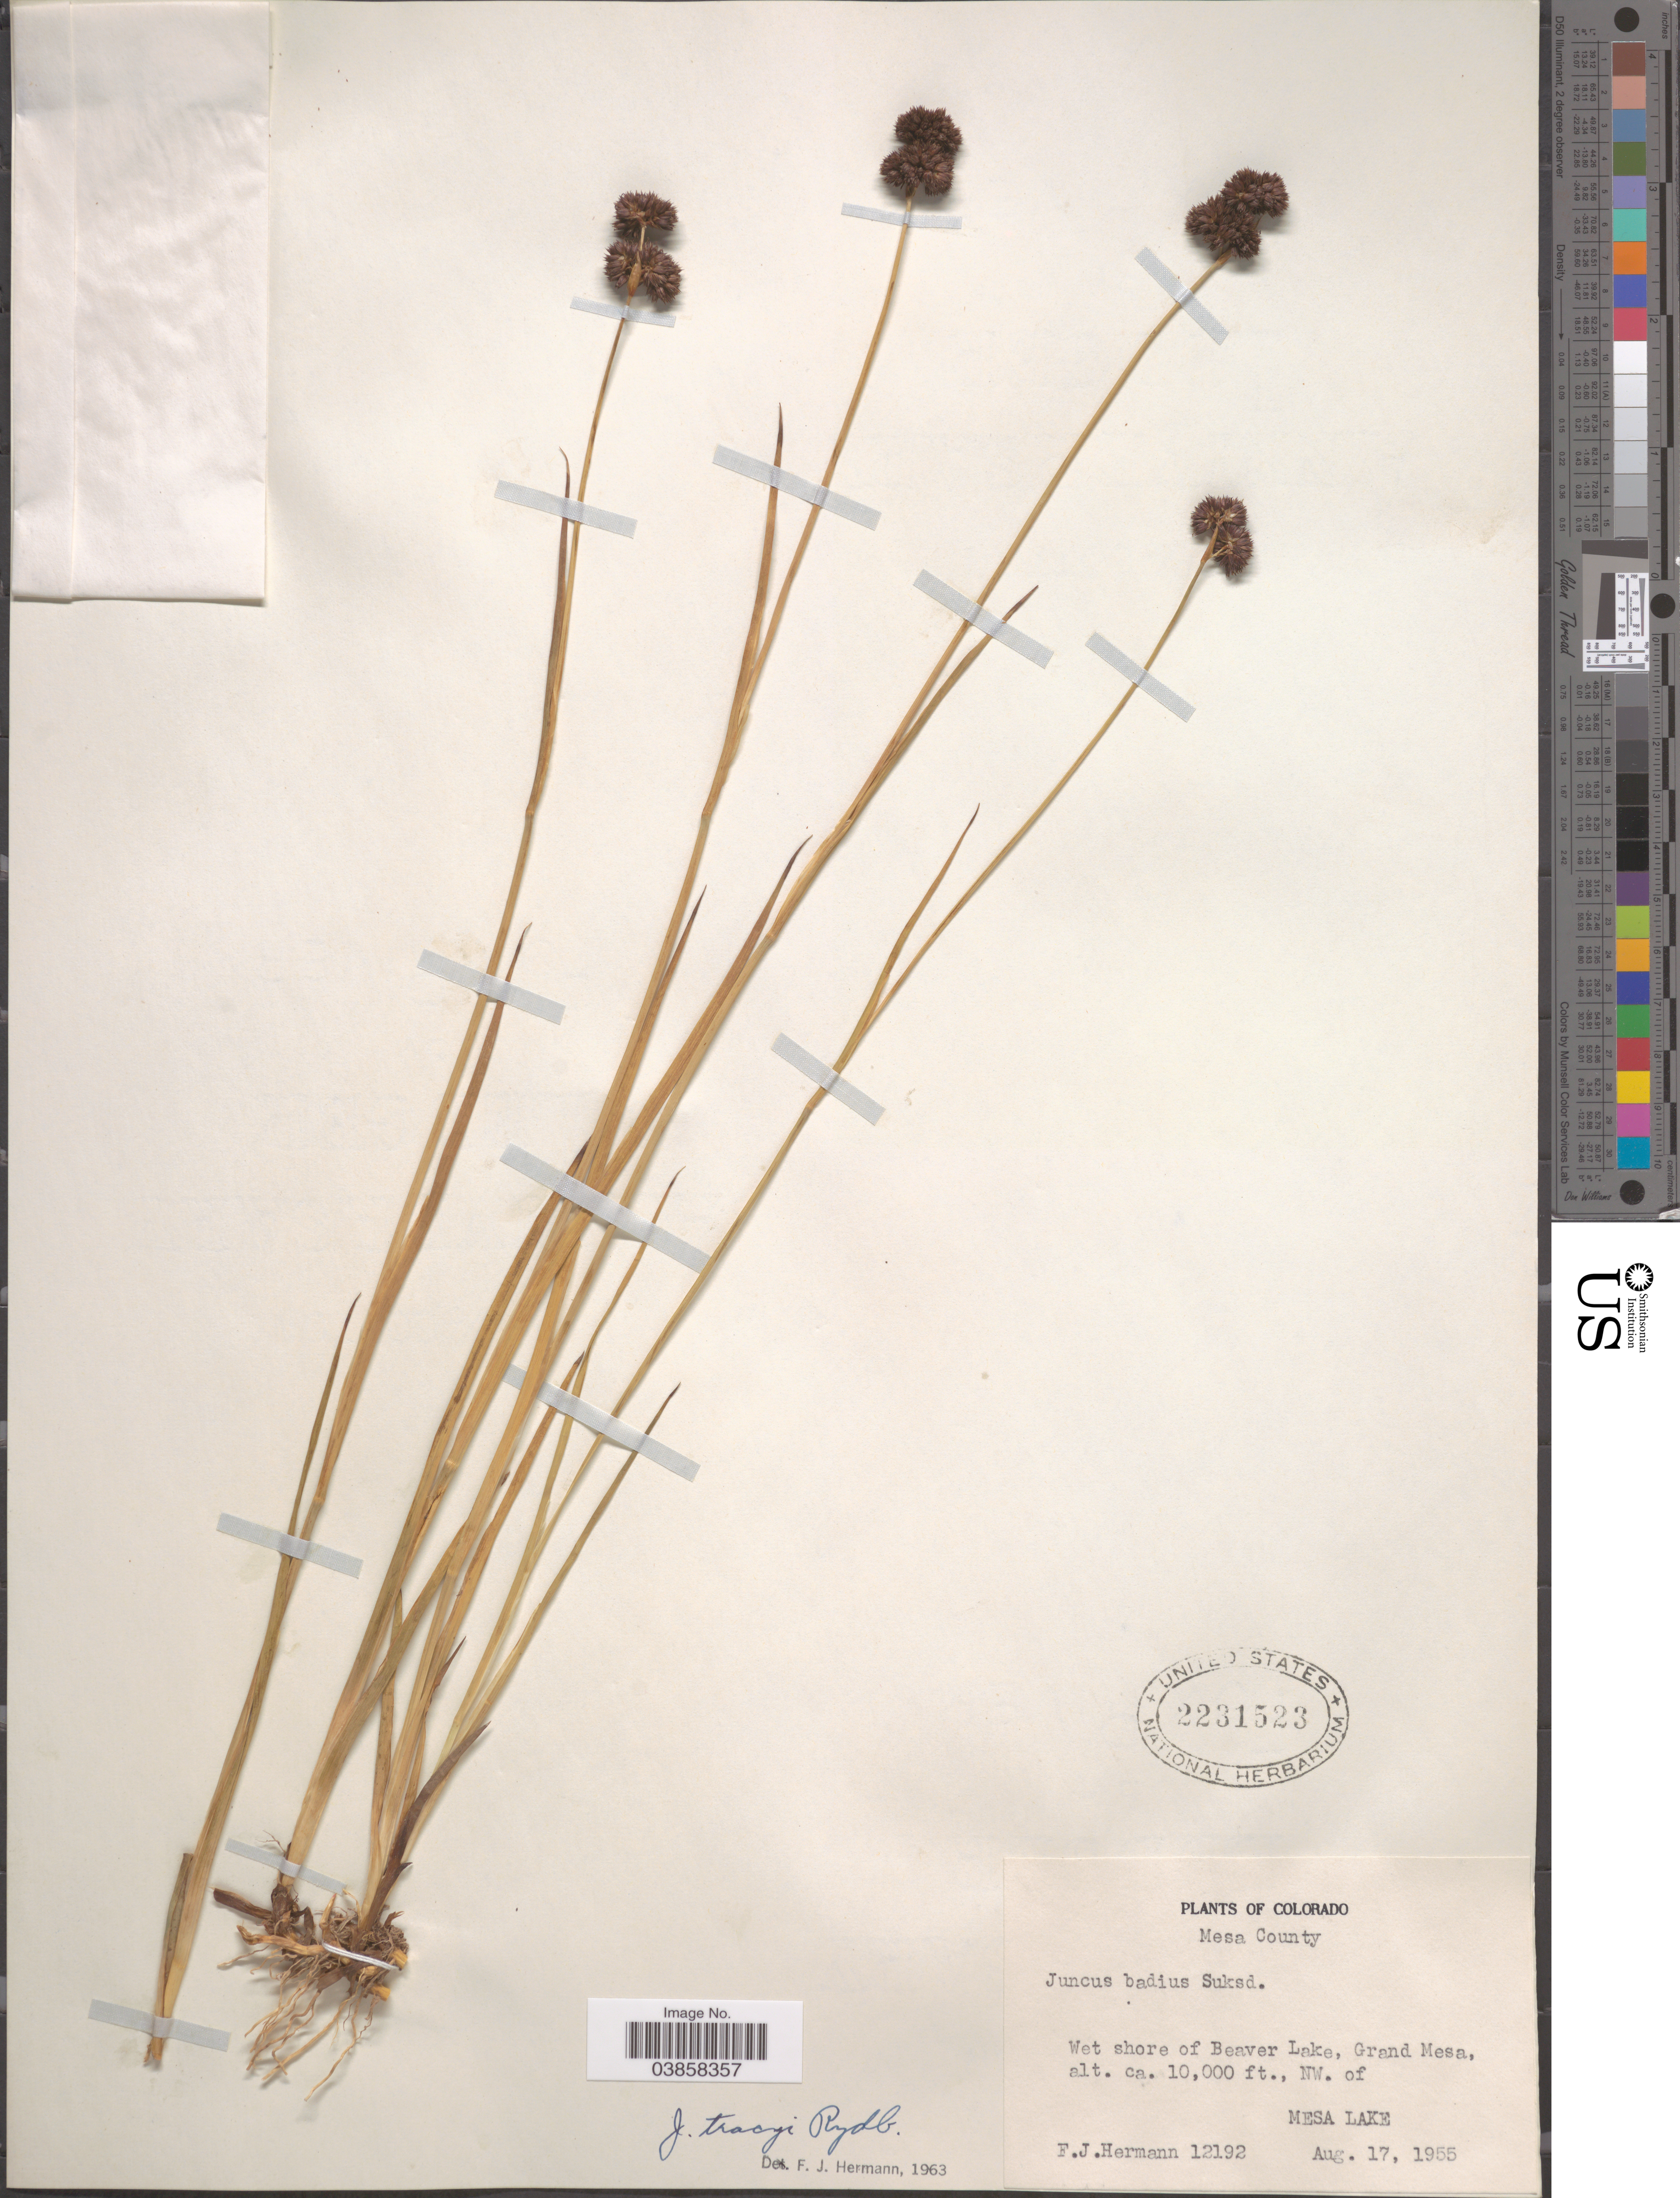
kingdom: Plantae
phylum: Tracheophyta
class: Liliopsida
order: Poales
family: Juncaceae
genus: Juncus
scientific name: Juncus tracyi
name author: Rydb.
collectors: F. J. Hermann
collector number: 12192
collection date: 1955-08-17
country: United States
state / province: Colorado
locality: Mesa County. Wet shore of Beaver Lake, Grand Mesa, NW of Mesa Lake.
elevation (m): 3048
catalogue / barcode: US 2231523